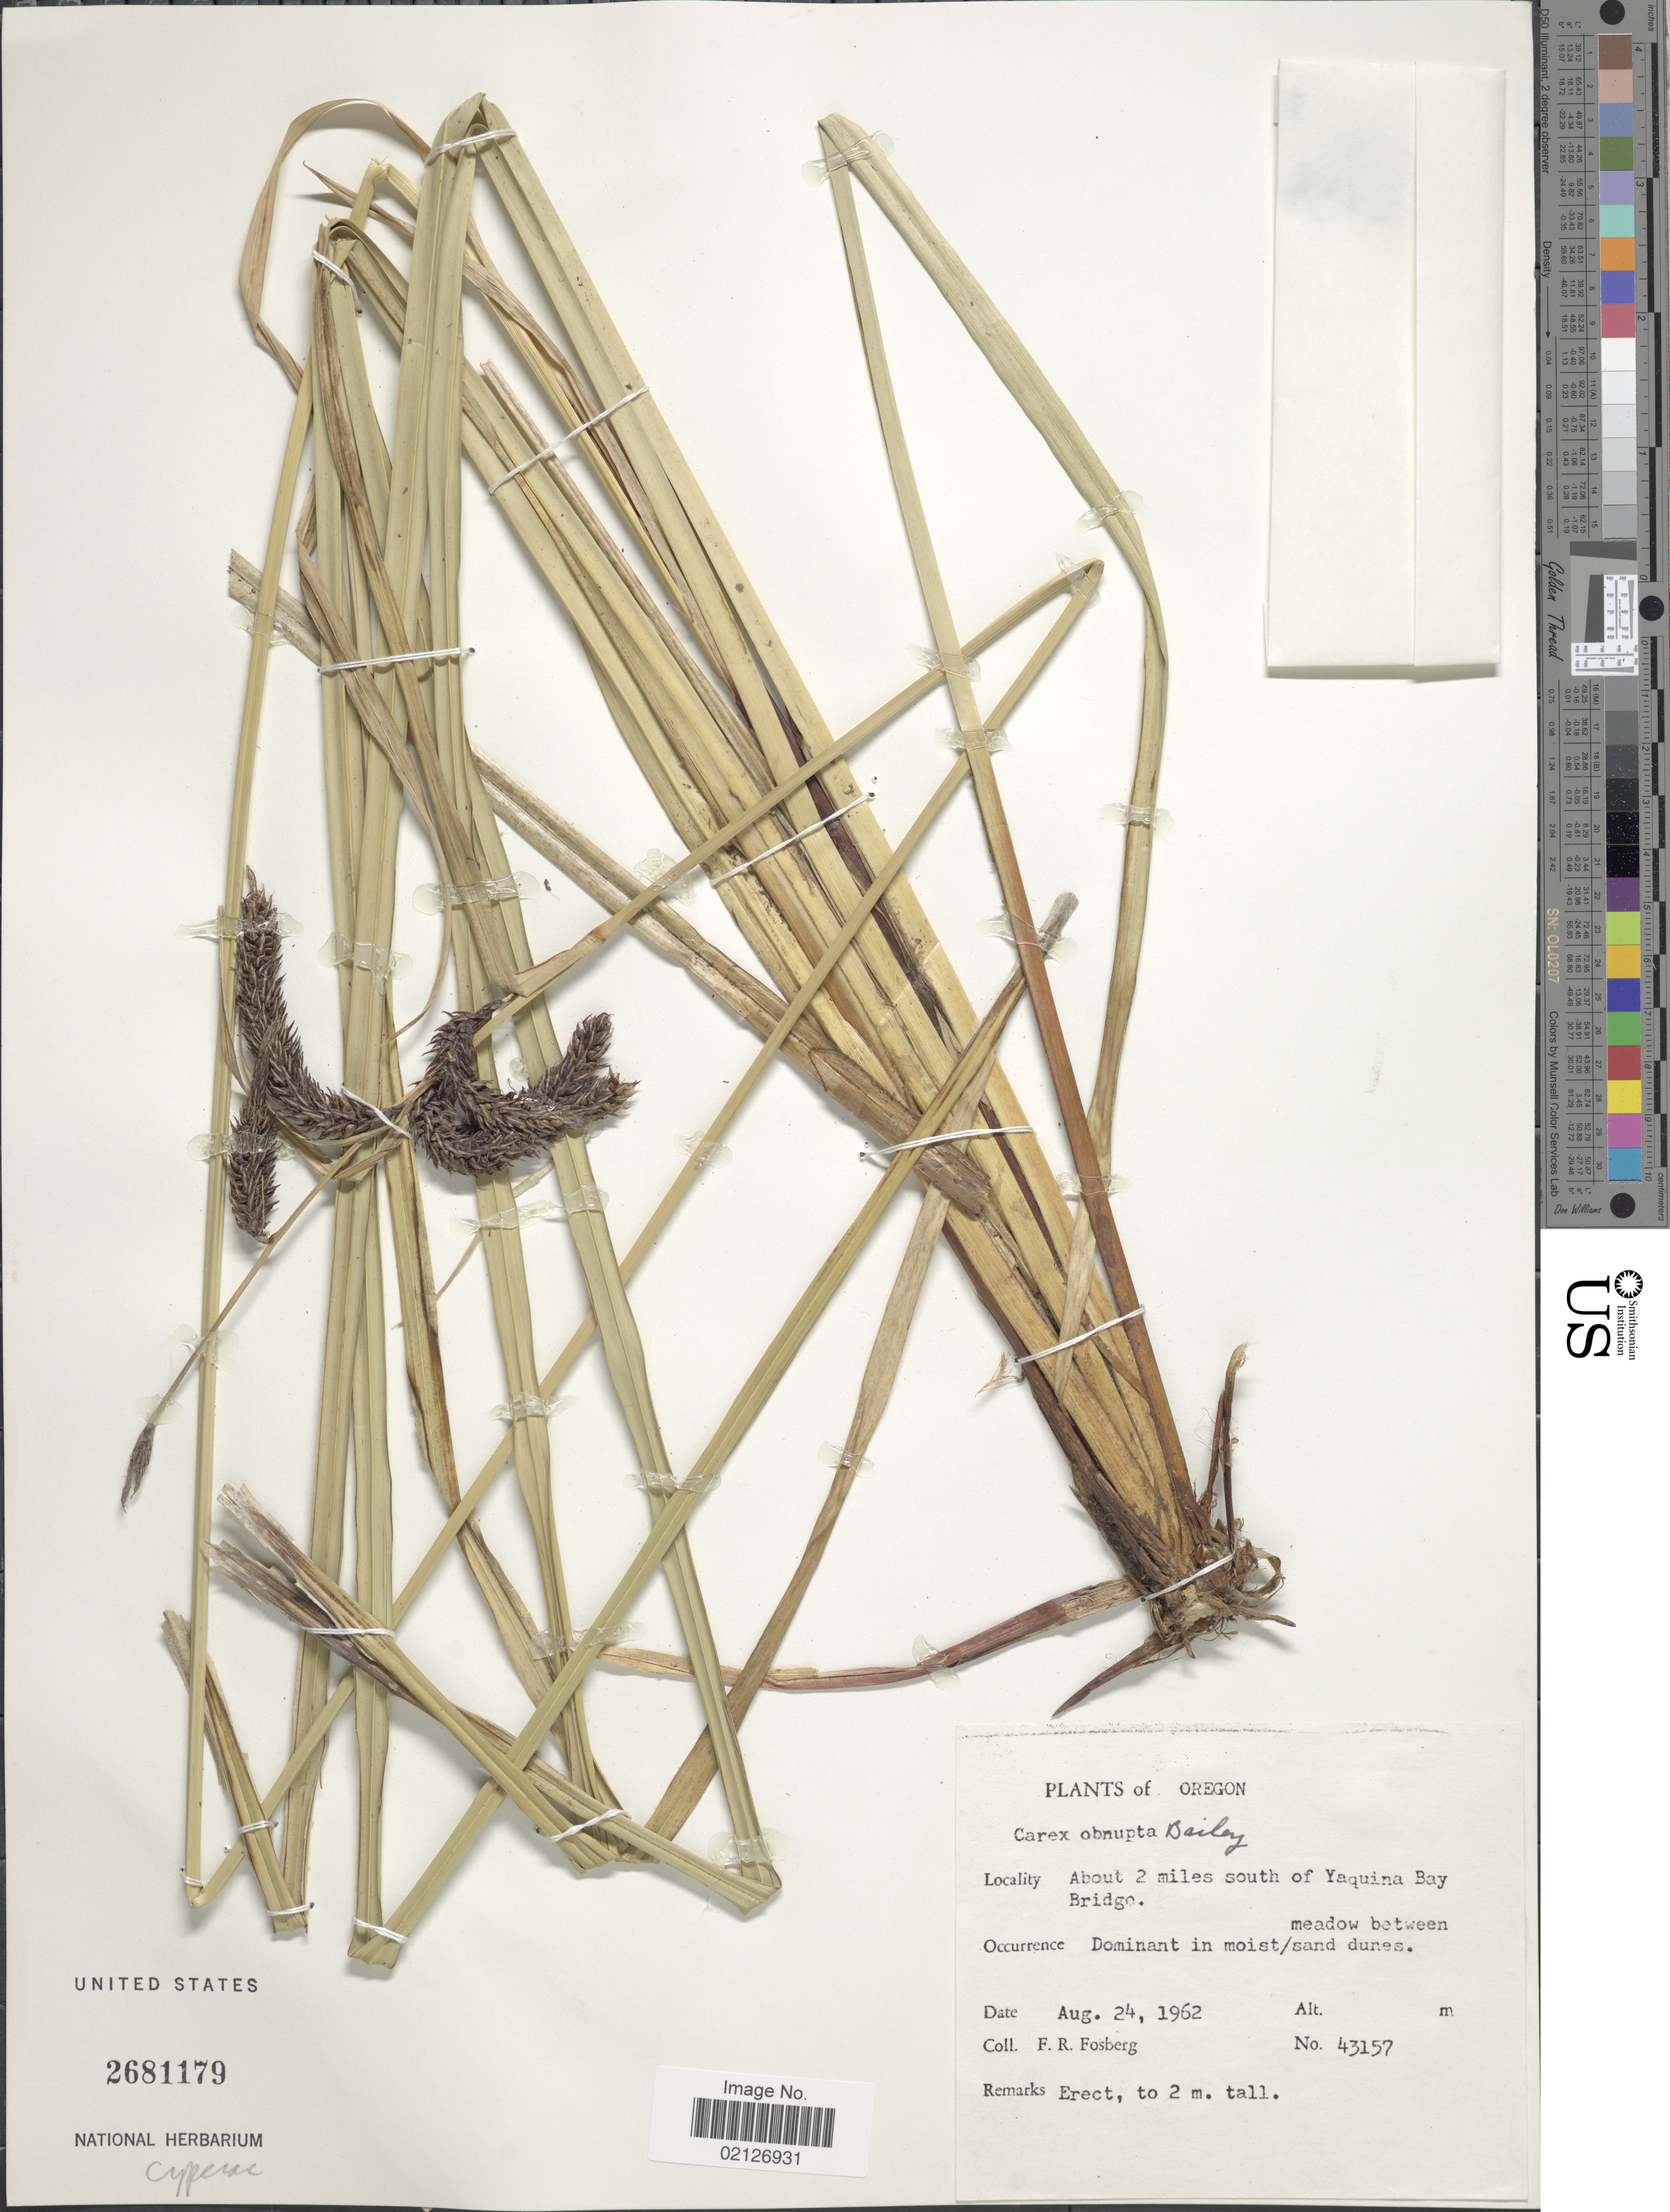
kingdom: Plantae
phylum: Tracheophyta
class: Liliopsida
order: Poales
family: Cyperaceae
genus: Carex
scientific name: Carex obnupta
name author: L.H. Bailey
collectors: F. R. Fosberg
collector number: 43157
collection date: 1962-08-24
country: United States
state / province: Oregon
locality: About 2 miles south of Yaquina Bay Bridge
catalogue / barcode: US 2681179